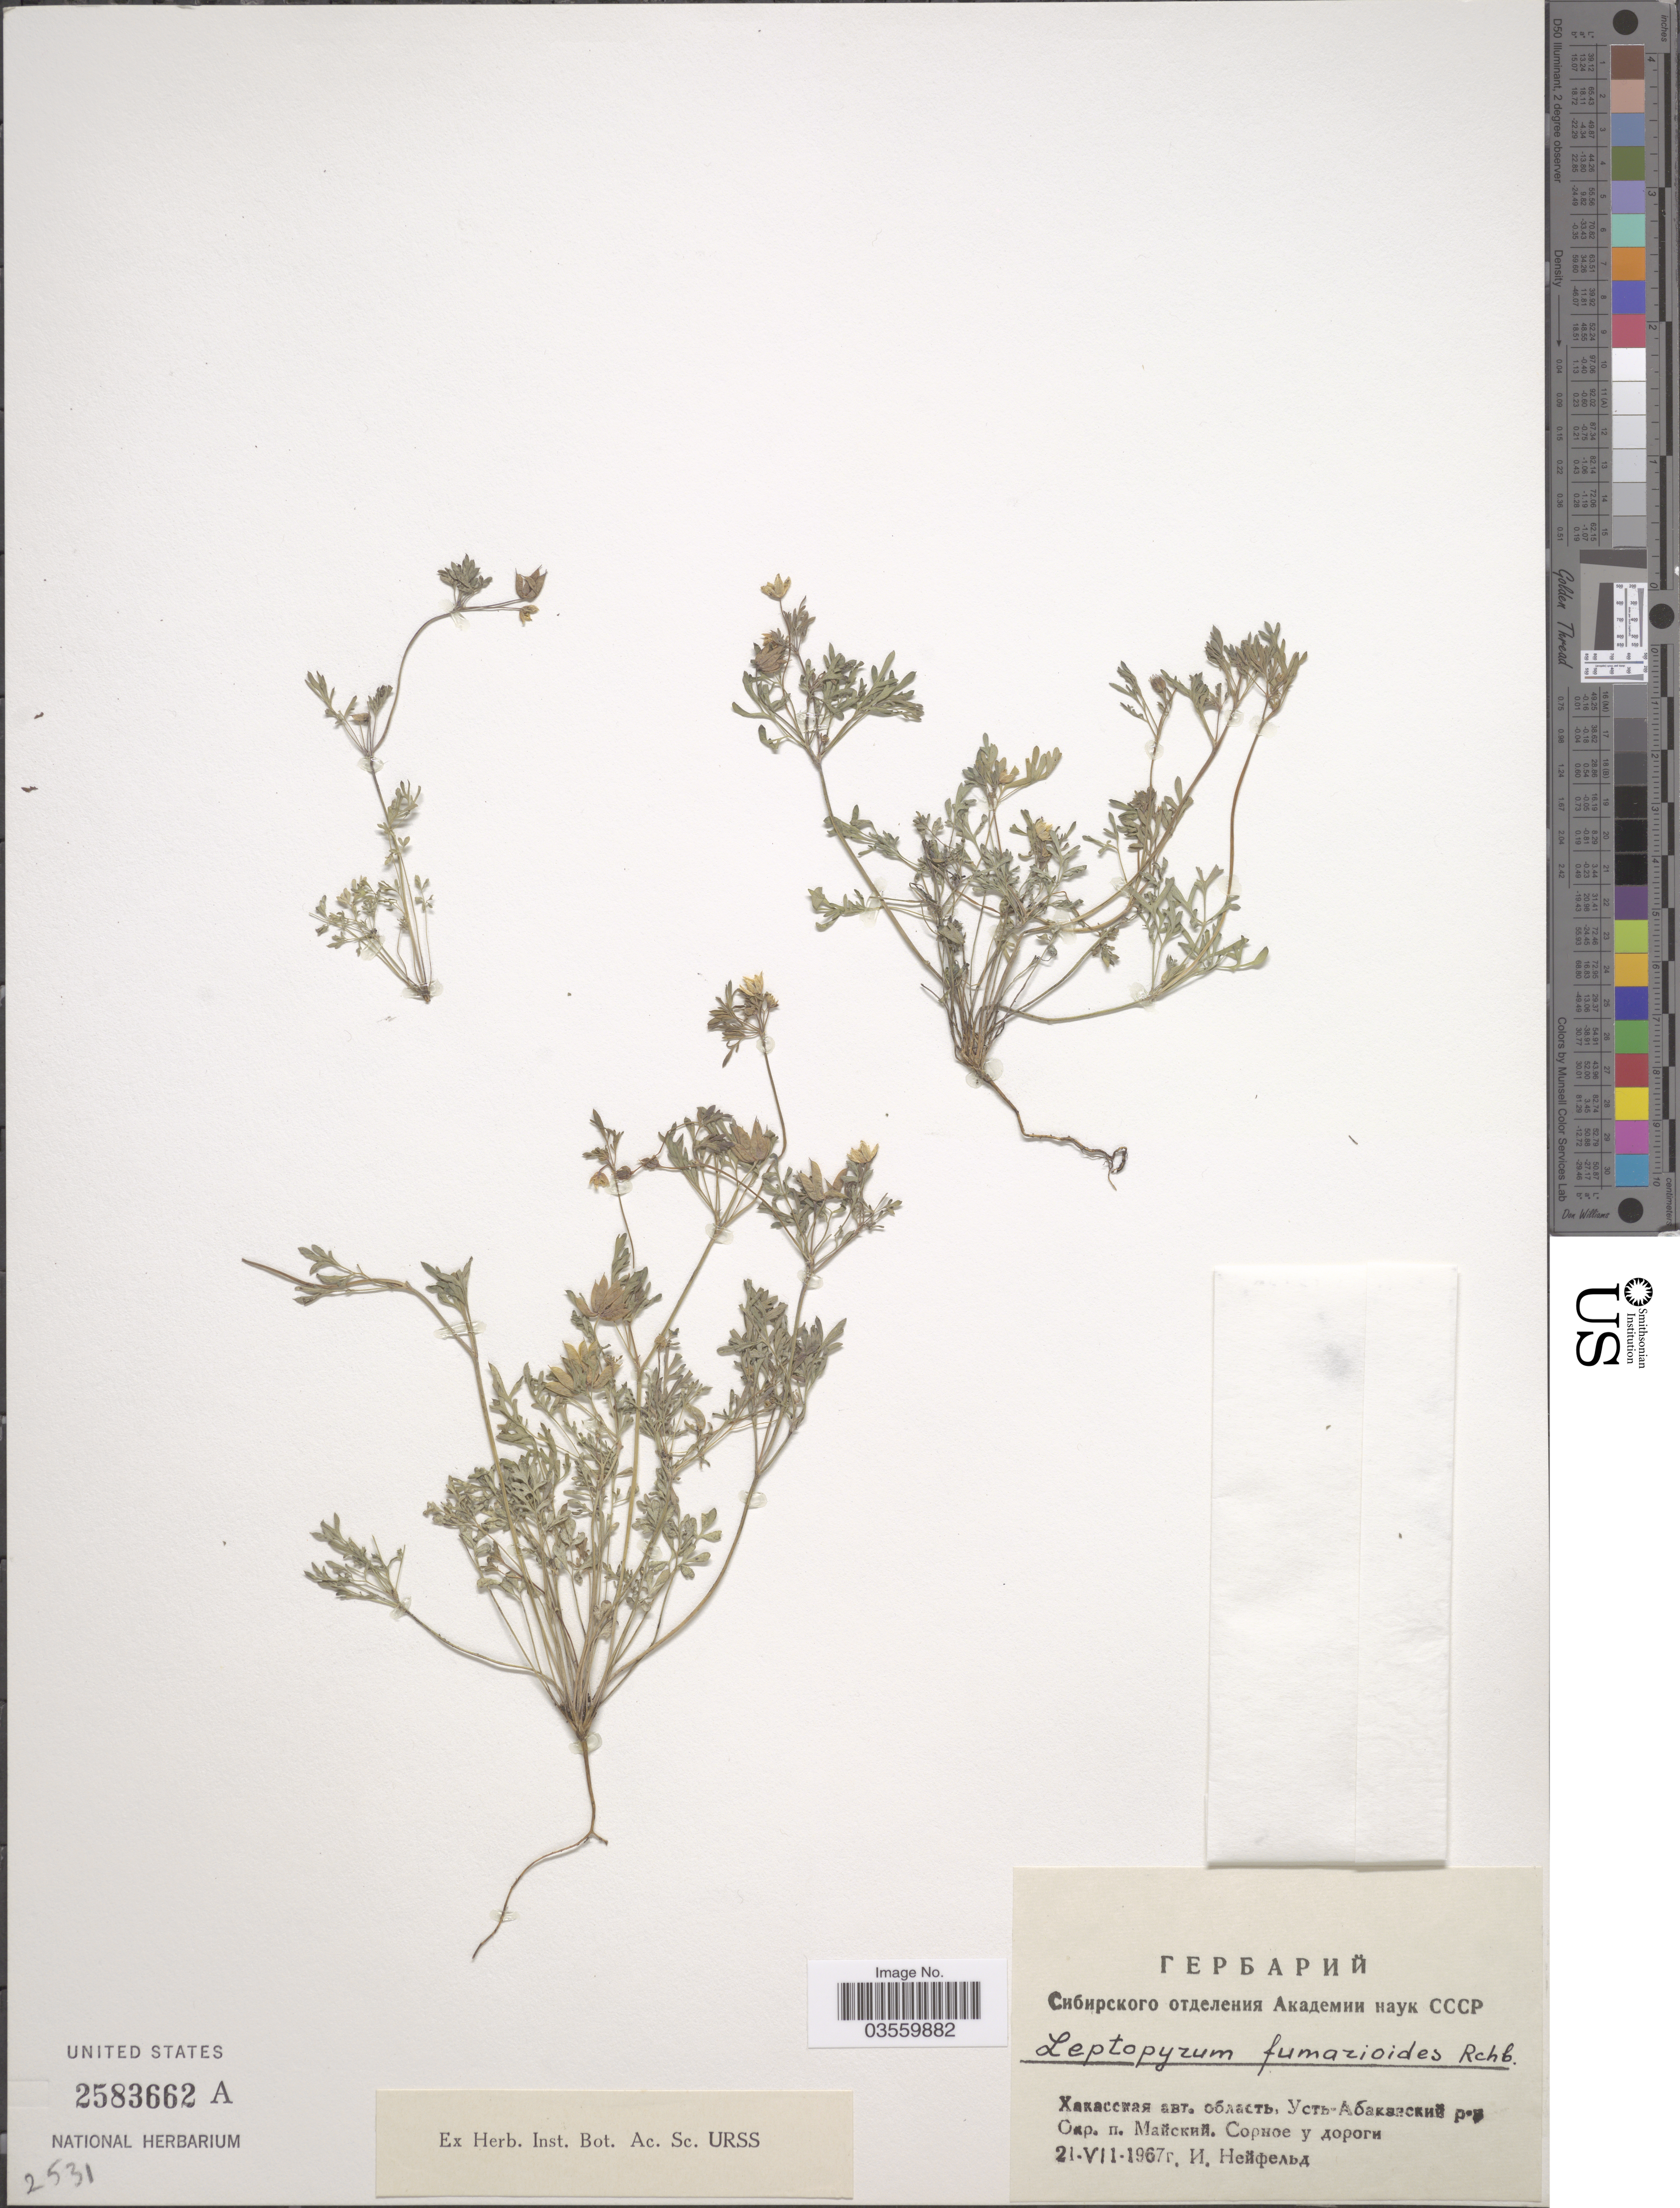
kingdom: Plantae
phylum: Tracheophyta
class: Magnoliopsida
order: Ranunculales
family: Ranunculaceae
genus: Leptopyrum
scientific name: Leptopyrum fumarioides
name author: (L.) Rchb.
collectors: I. Neifeld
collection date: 1967-07-21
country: Russian Federation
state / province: Khakassia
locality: Vicinity of village Mayskiy.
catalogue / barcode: US 2583662A